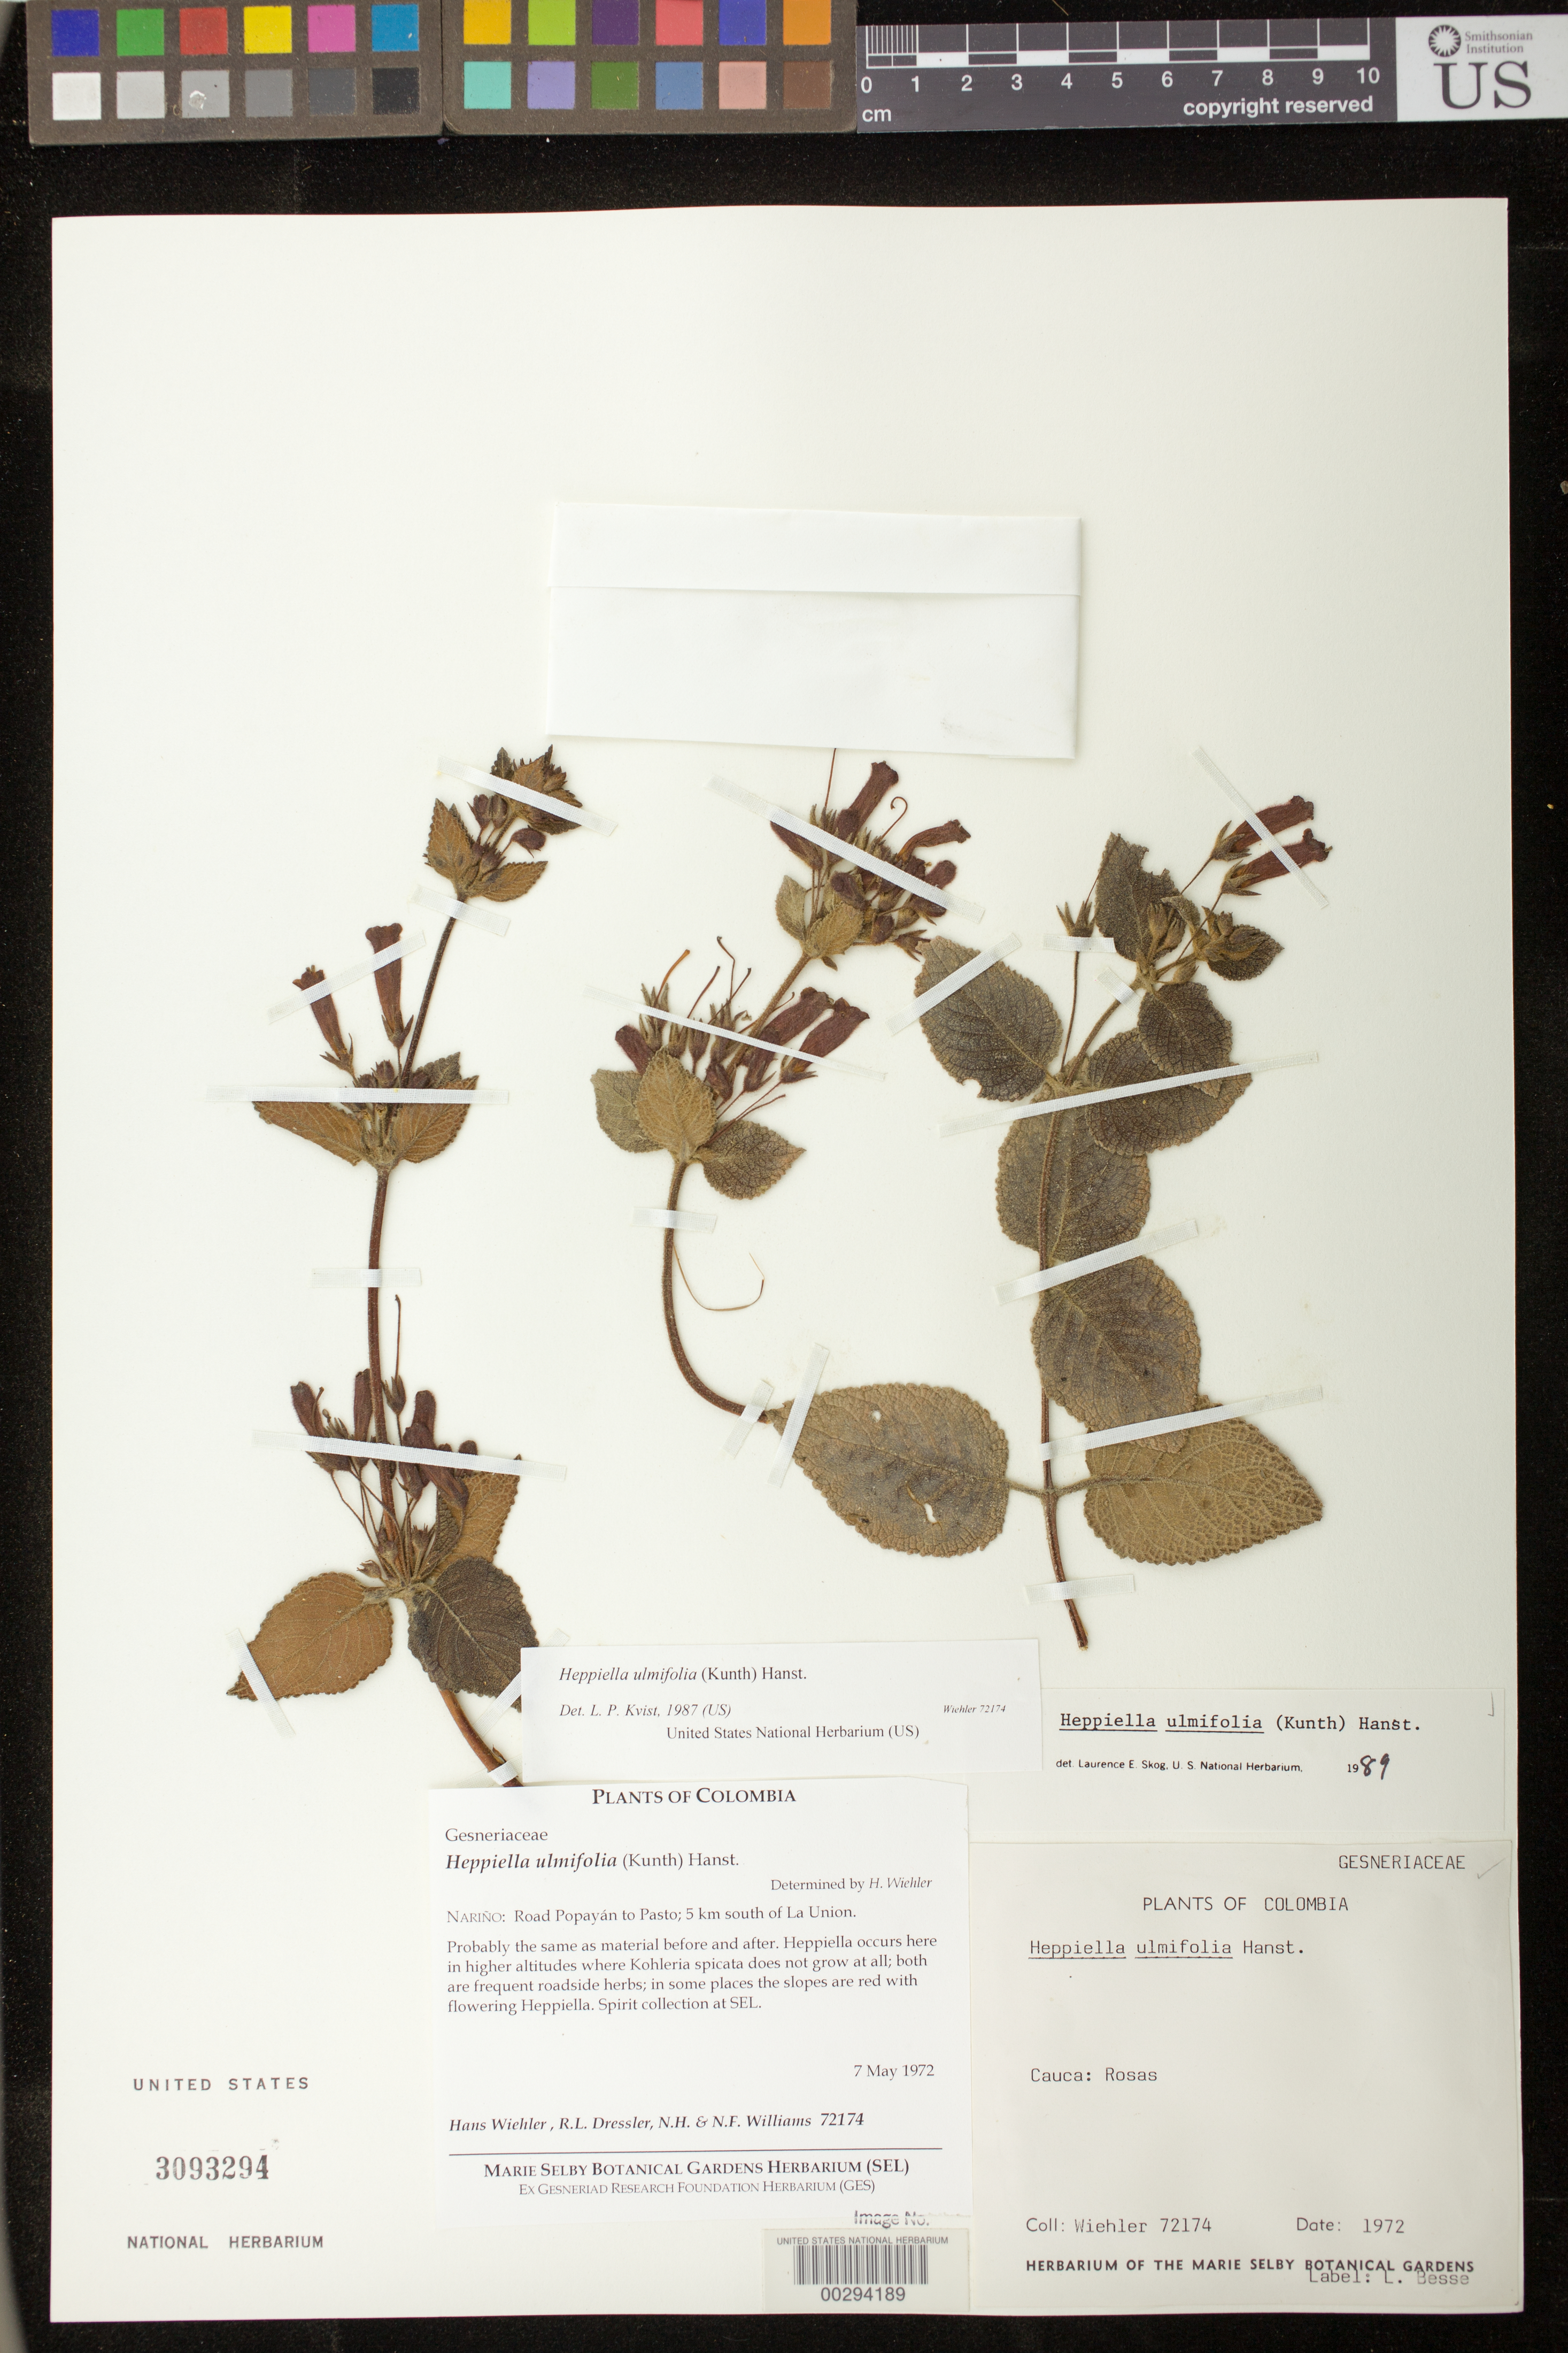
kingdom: Plantae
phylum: Tracheophyta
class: Magnoliopsida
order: Lamiales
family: Gesneriaceae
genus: Heppiella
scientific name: Heppiella ulmifolia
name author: (Kunth) Hanst.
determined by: Skog, Laurence E.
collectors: H. J. Wiehler, R. Dressler, N. H. Williams & N. Williams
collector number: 72174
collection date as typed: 07 May 1972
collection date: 1972-05-07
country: Colombia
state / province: Nariño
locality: Nariño: Road Popayán to Pasto; 5 km south of La Union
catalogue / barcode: US 3093294